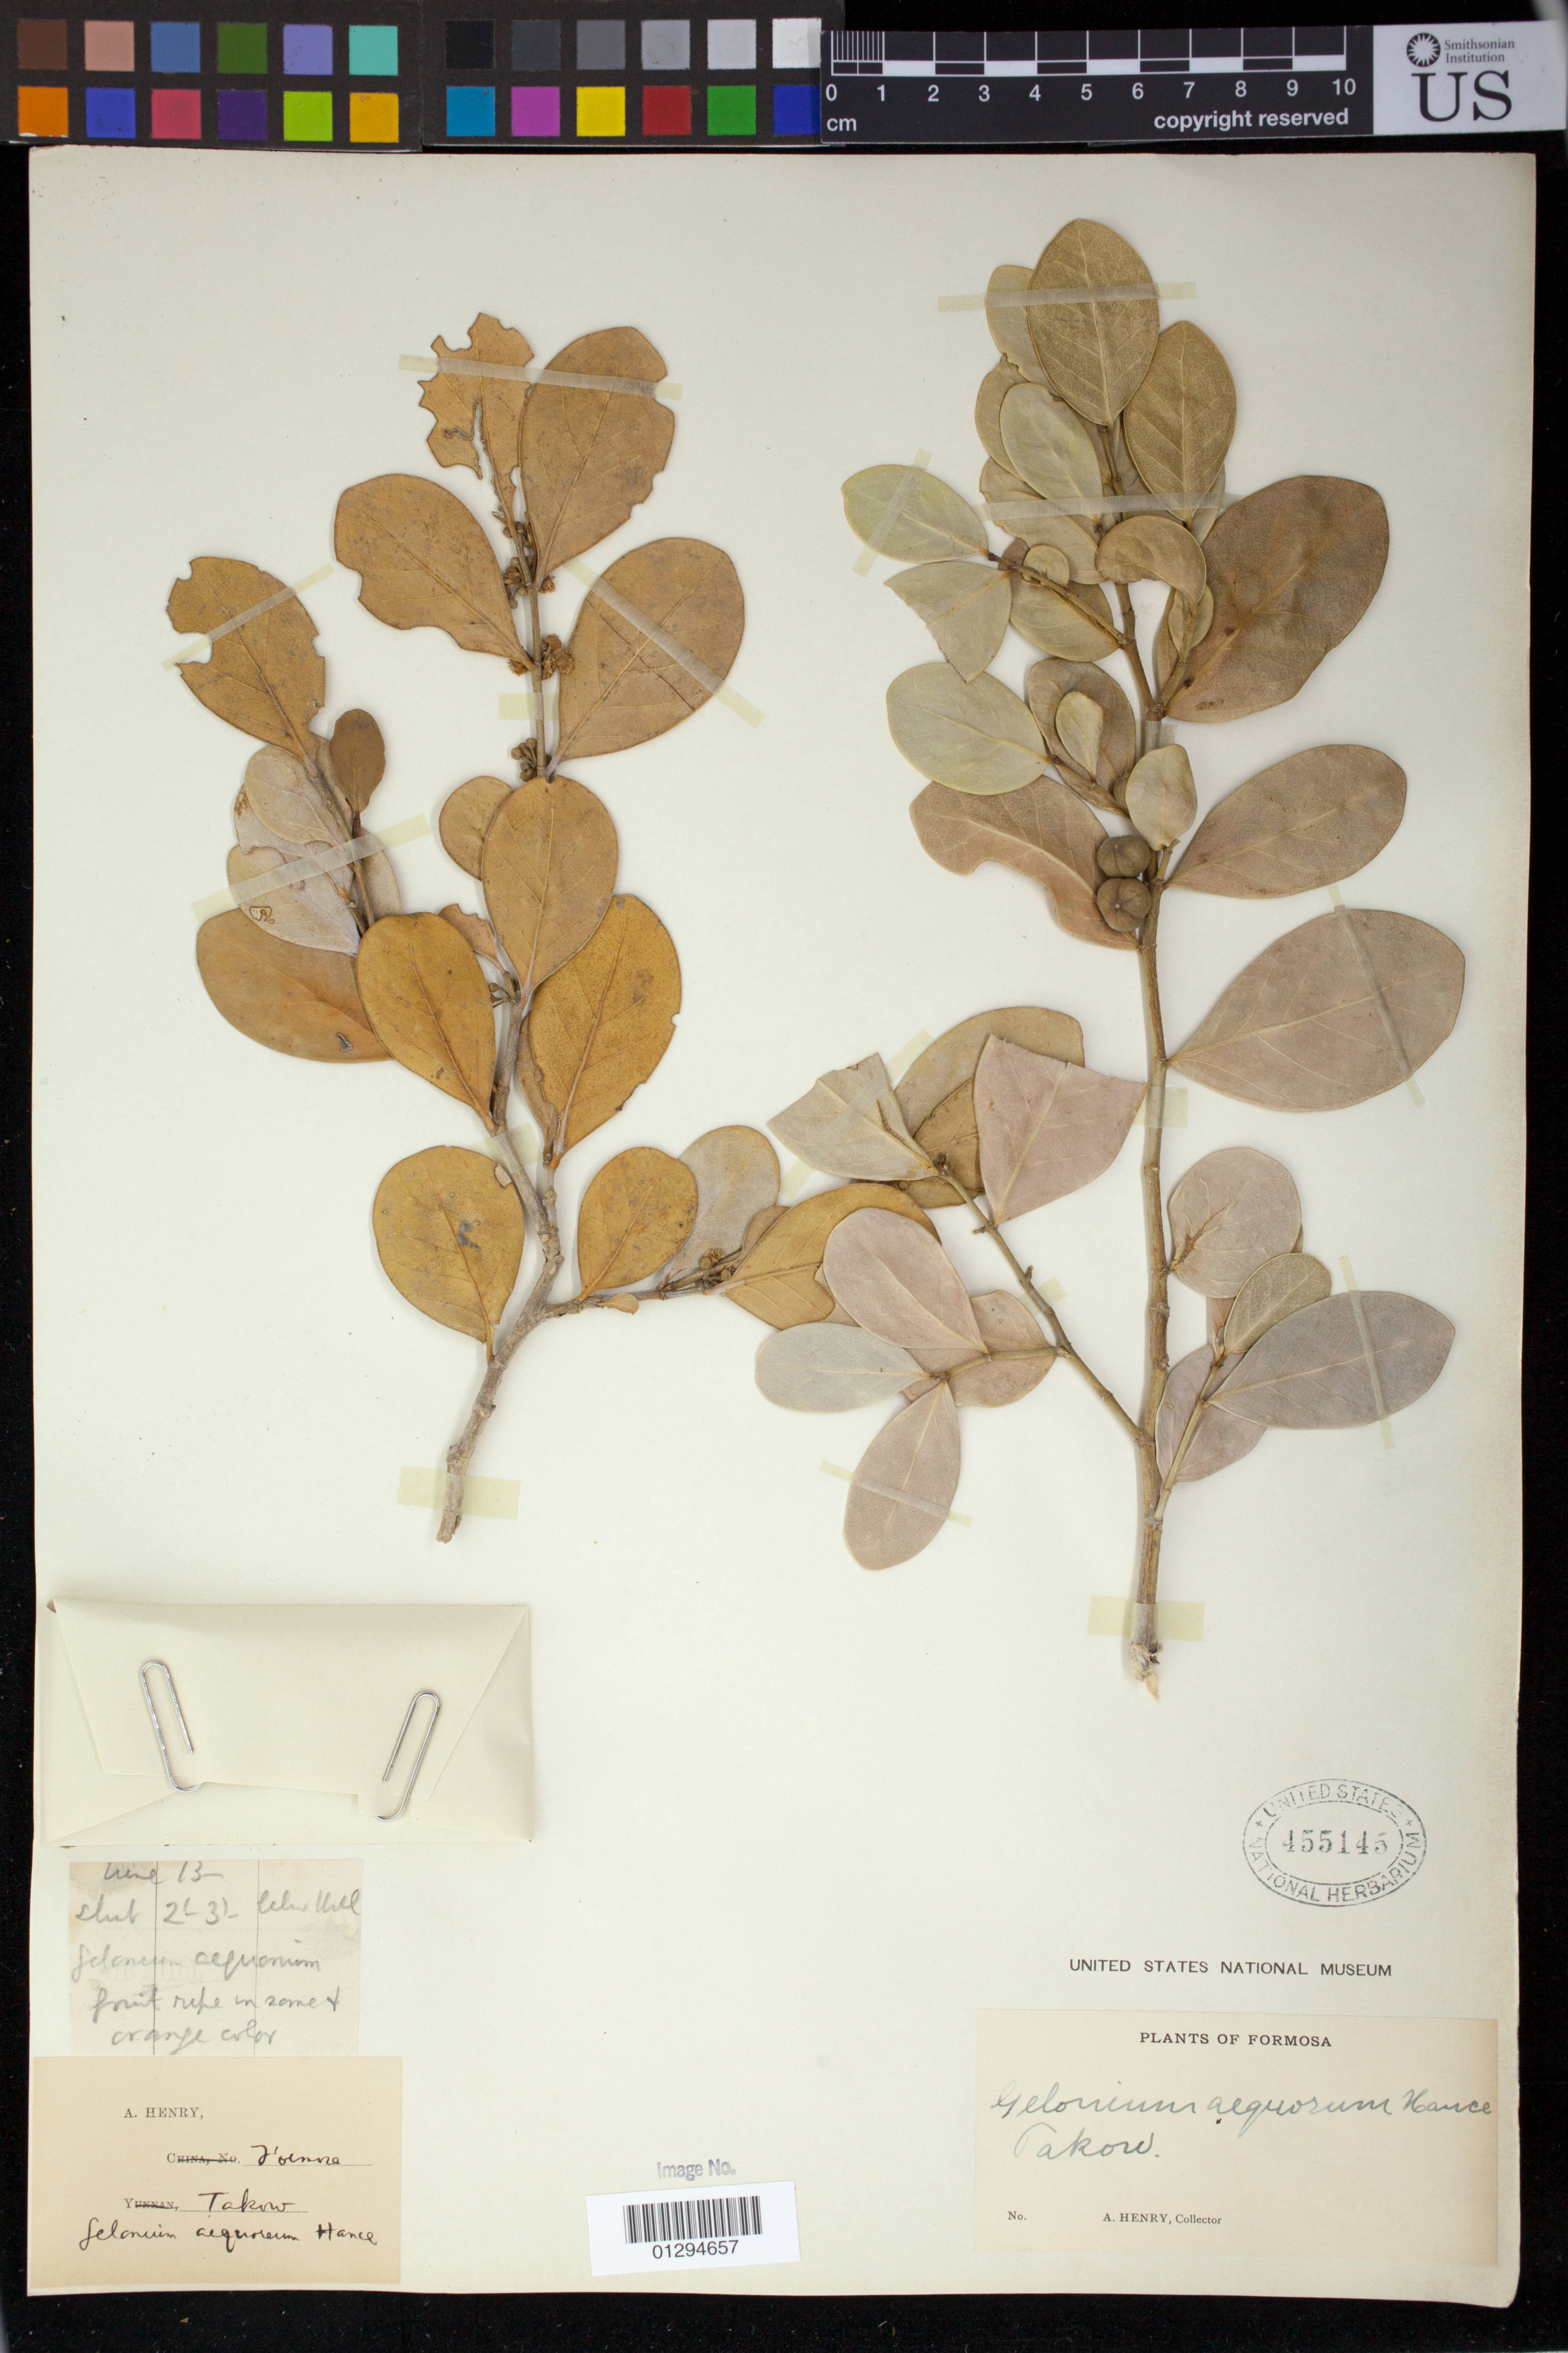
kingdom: Plantae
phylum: Tracheophyta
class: Magnoliopsida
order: Malpighiales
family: Euphorbiaceae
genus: Gelonium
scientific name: Gelonium aequoreum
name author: Hance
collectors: A. Henry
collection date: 1885/1896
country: Taiwan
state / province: Kaohsiung City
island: Taiwan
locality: Takow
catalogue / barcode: US 455145